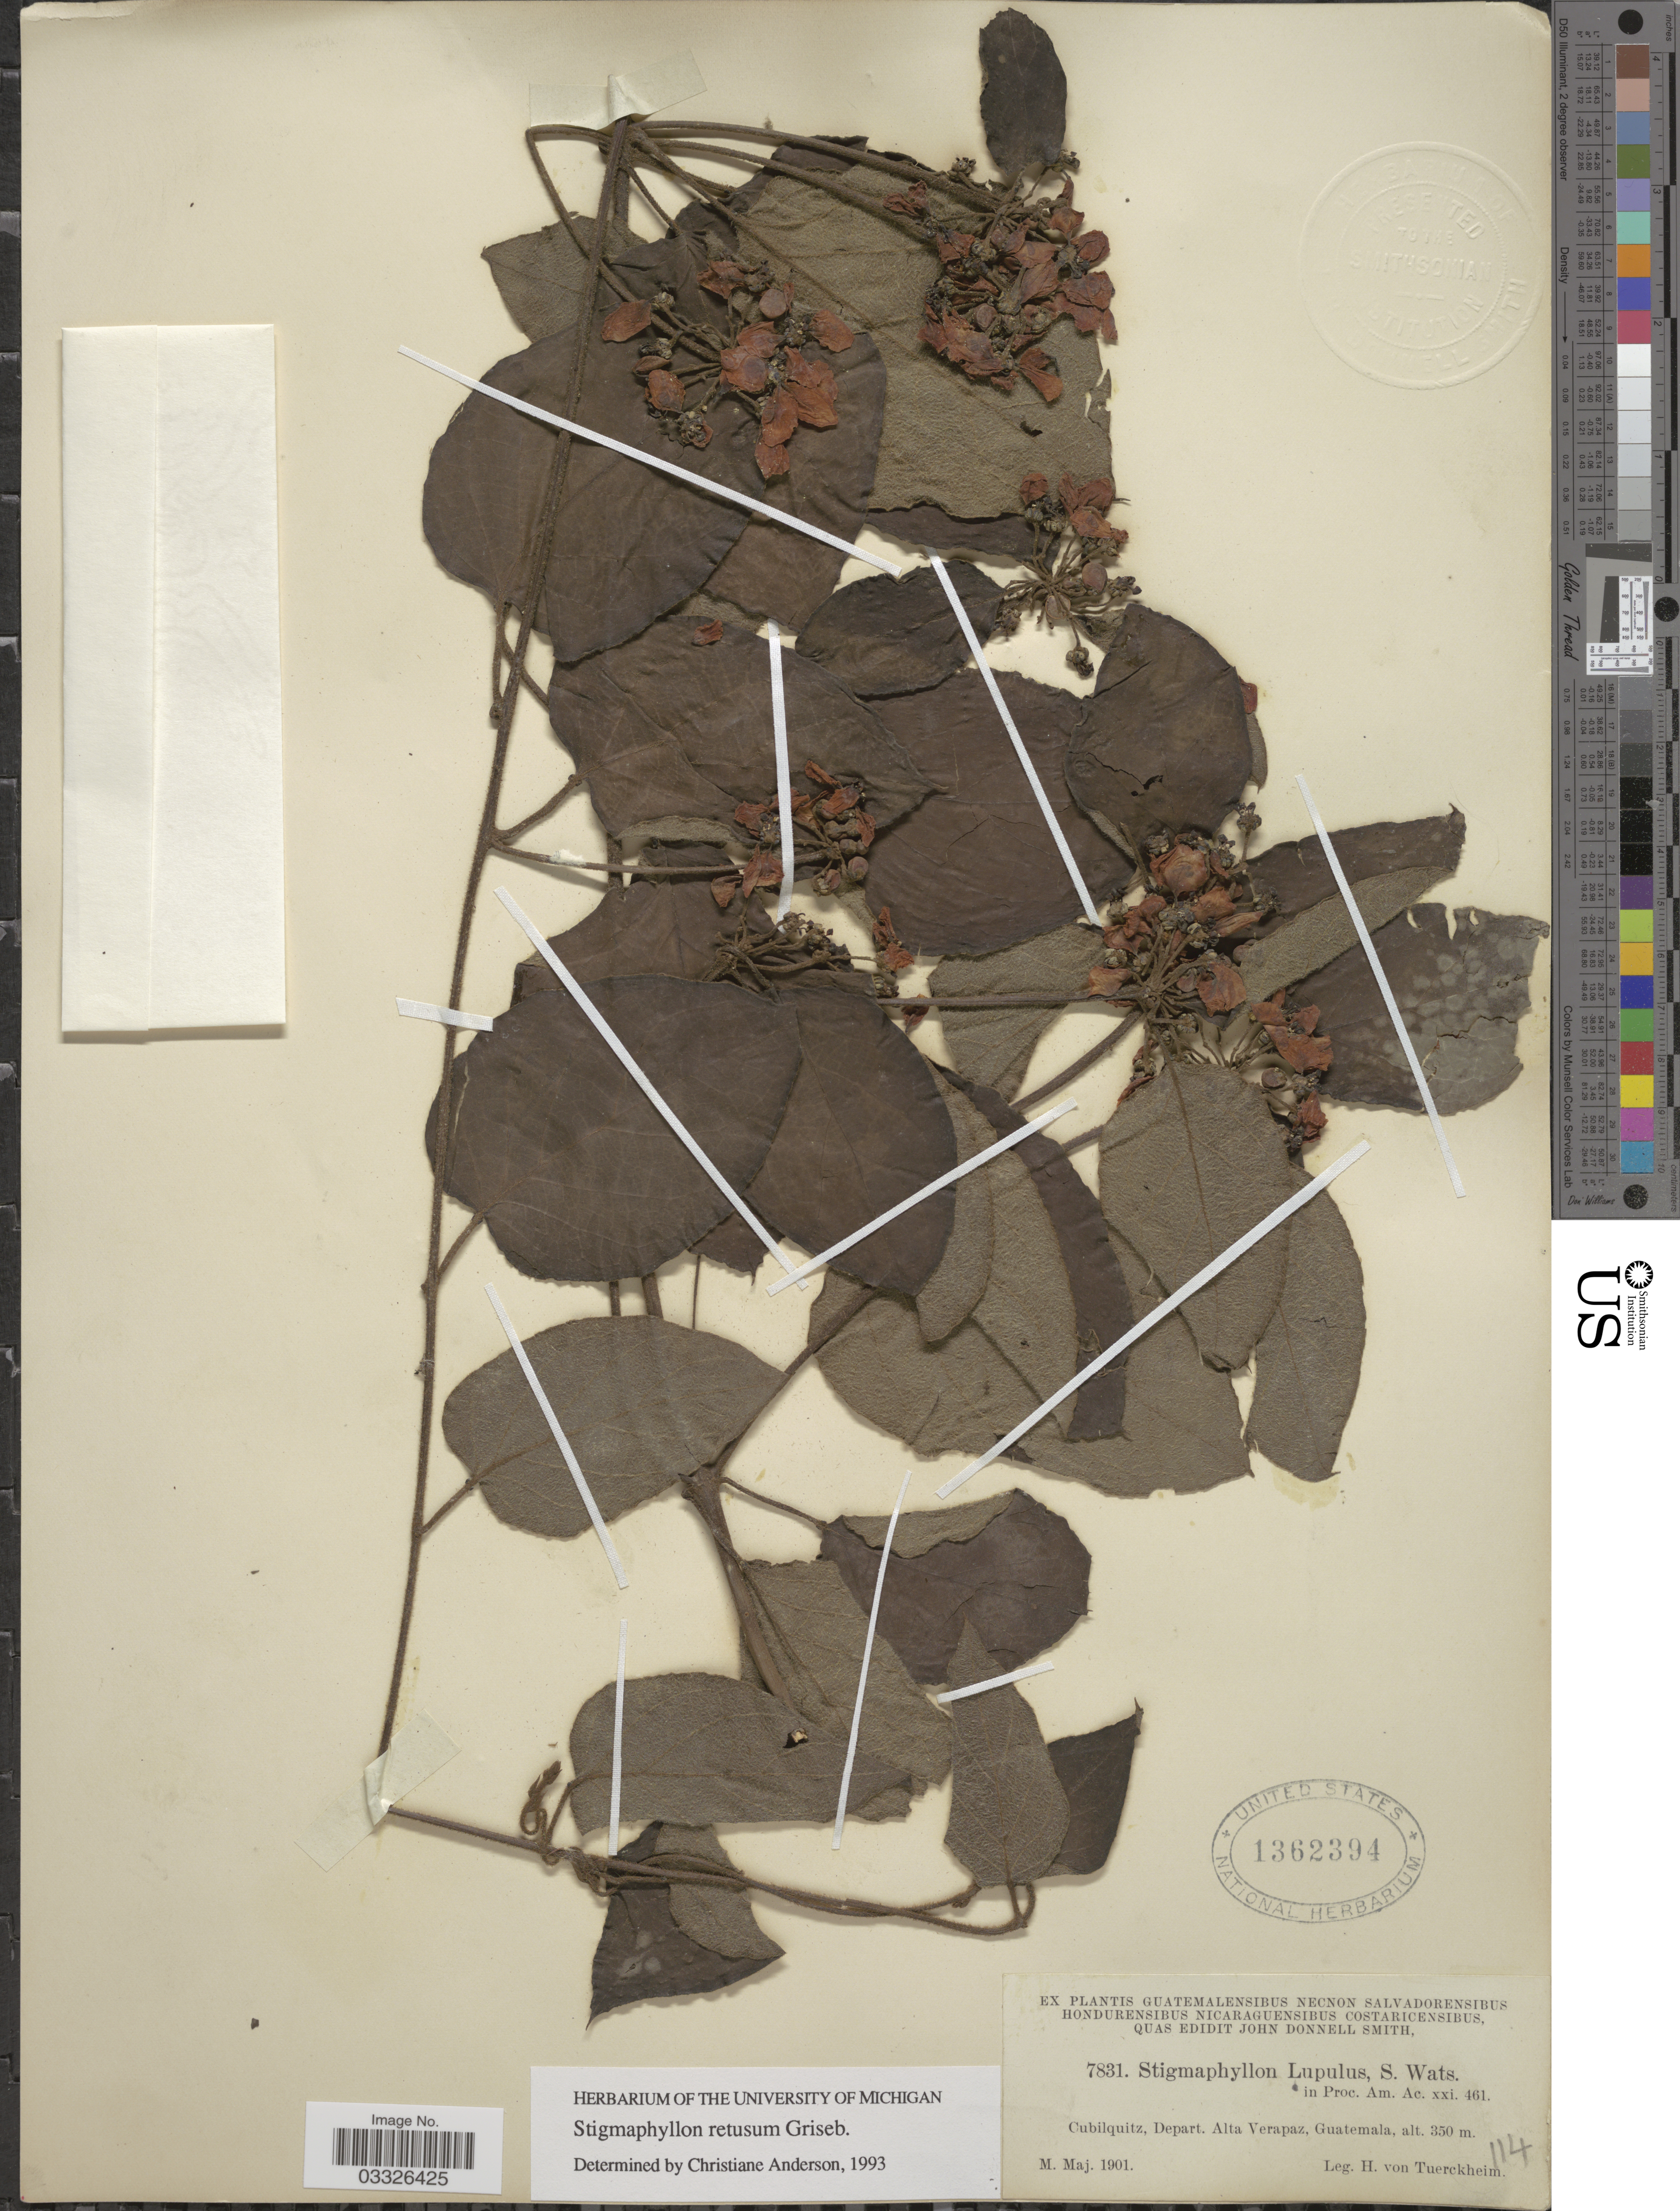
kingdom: Plantae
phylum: Tracheophyta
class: Magnoliopsida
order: Malpighiales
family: Malpighiaceae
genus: Stigmaphyllon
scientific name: Stigmaphyllon retusum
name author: Griseb.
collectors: H. von Türckheim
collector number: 7831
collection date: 1901-05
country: Guatemala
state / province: Alta Verapaz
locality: Cubilquitz, Depart. Alta Verapaz.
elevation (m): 350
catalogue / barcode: US 1362394